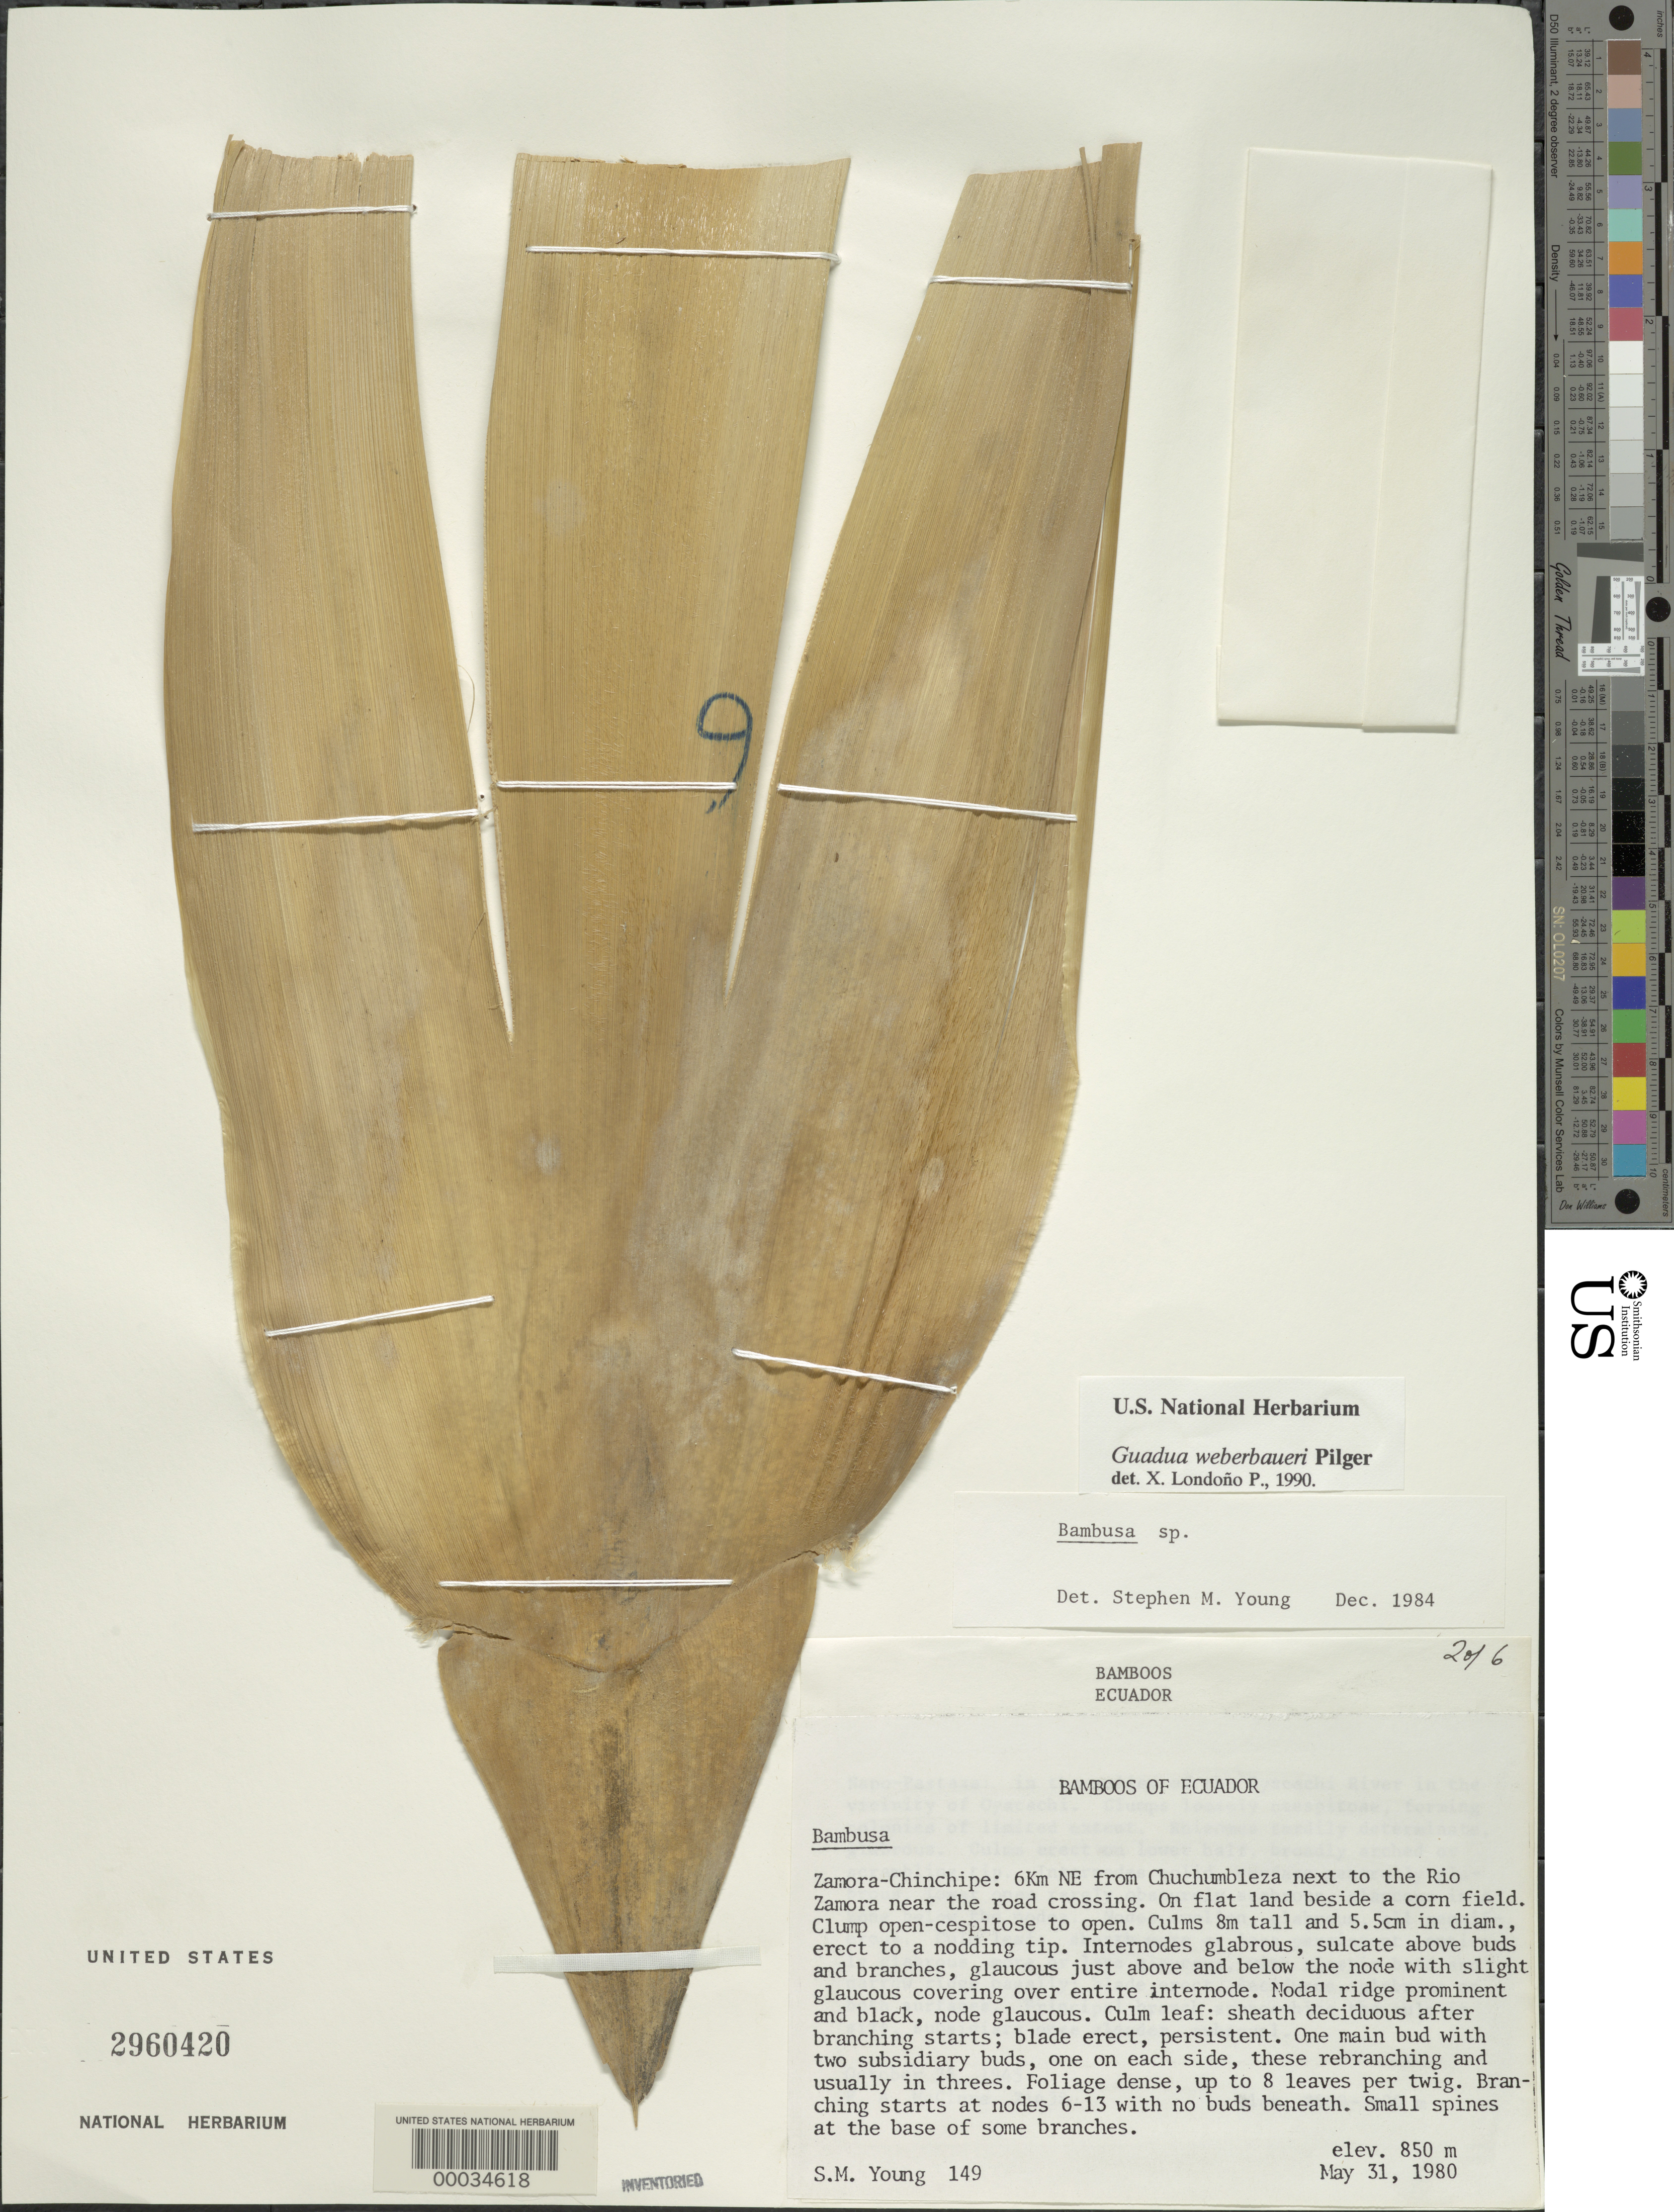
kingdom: Plantae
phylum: Tracheophyta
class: Liliopsida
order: Poales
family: Poaceae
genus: Guadua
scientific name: Guadua weberbaueri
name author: Pilg.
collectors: S. Young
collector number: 149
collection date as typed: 31 May 1980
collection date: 1980-05-31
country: Ecuador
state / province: Zamora-Chinchipe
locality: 6 km NEfrom chuchumbleza next to the Rio Zamora near the road crossing beside a corn field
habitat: Flat land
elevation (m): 850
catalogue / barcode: US 2960420